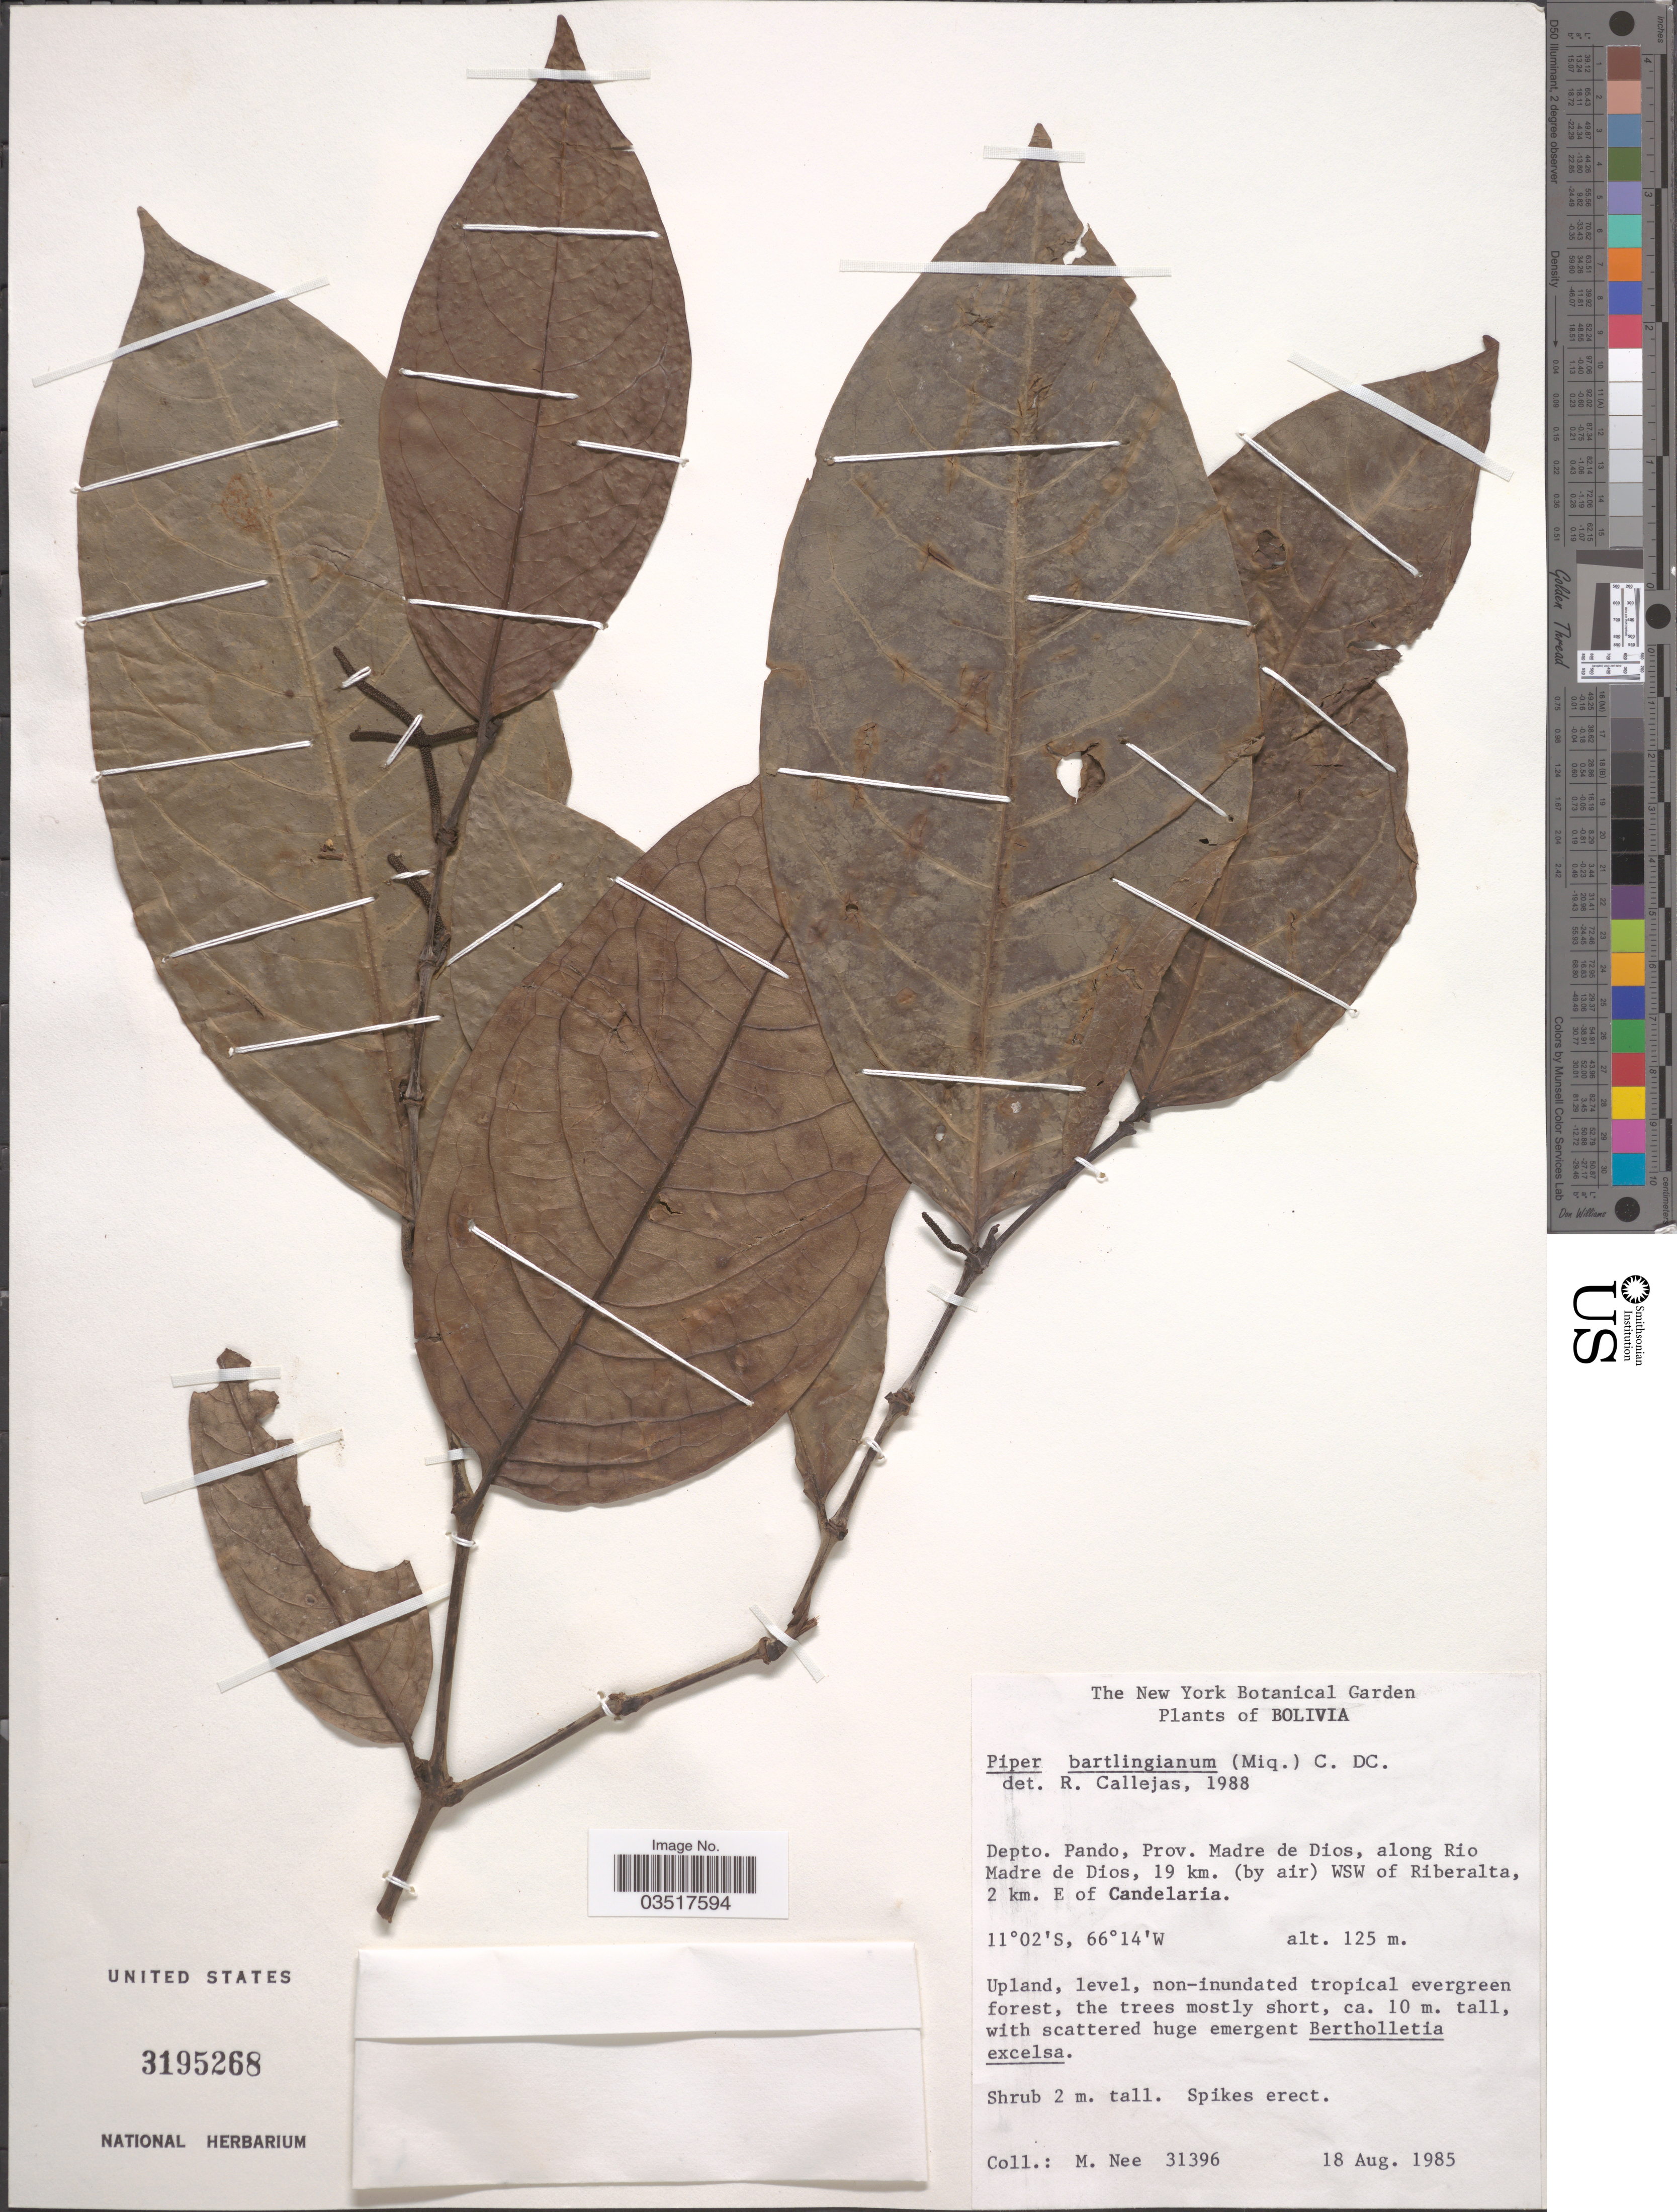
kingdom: Plantae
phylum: Tracheophyta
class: Magnoliopsida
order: Piperales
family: Piperaceae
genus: Piper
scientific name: Piper bartlingianum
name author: (Miq.) C. DC.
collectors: M. Nee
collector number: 31396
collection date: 1985-08-18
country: Bolivia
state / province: Pando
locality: Depto. Pando, Prov. Madre de Dios, along Rio Madre de Dios, 19 km. (by air) WSW of Riberalta, 2 km. E of Candelaria.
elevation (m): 125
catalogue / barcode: US 3195268